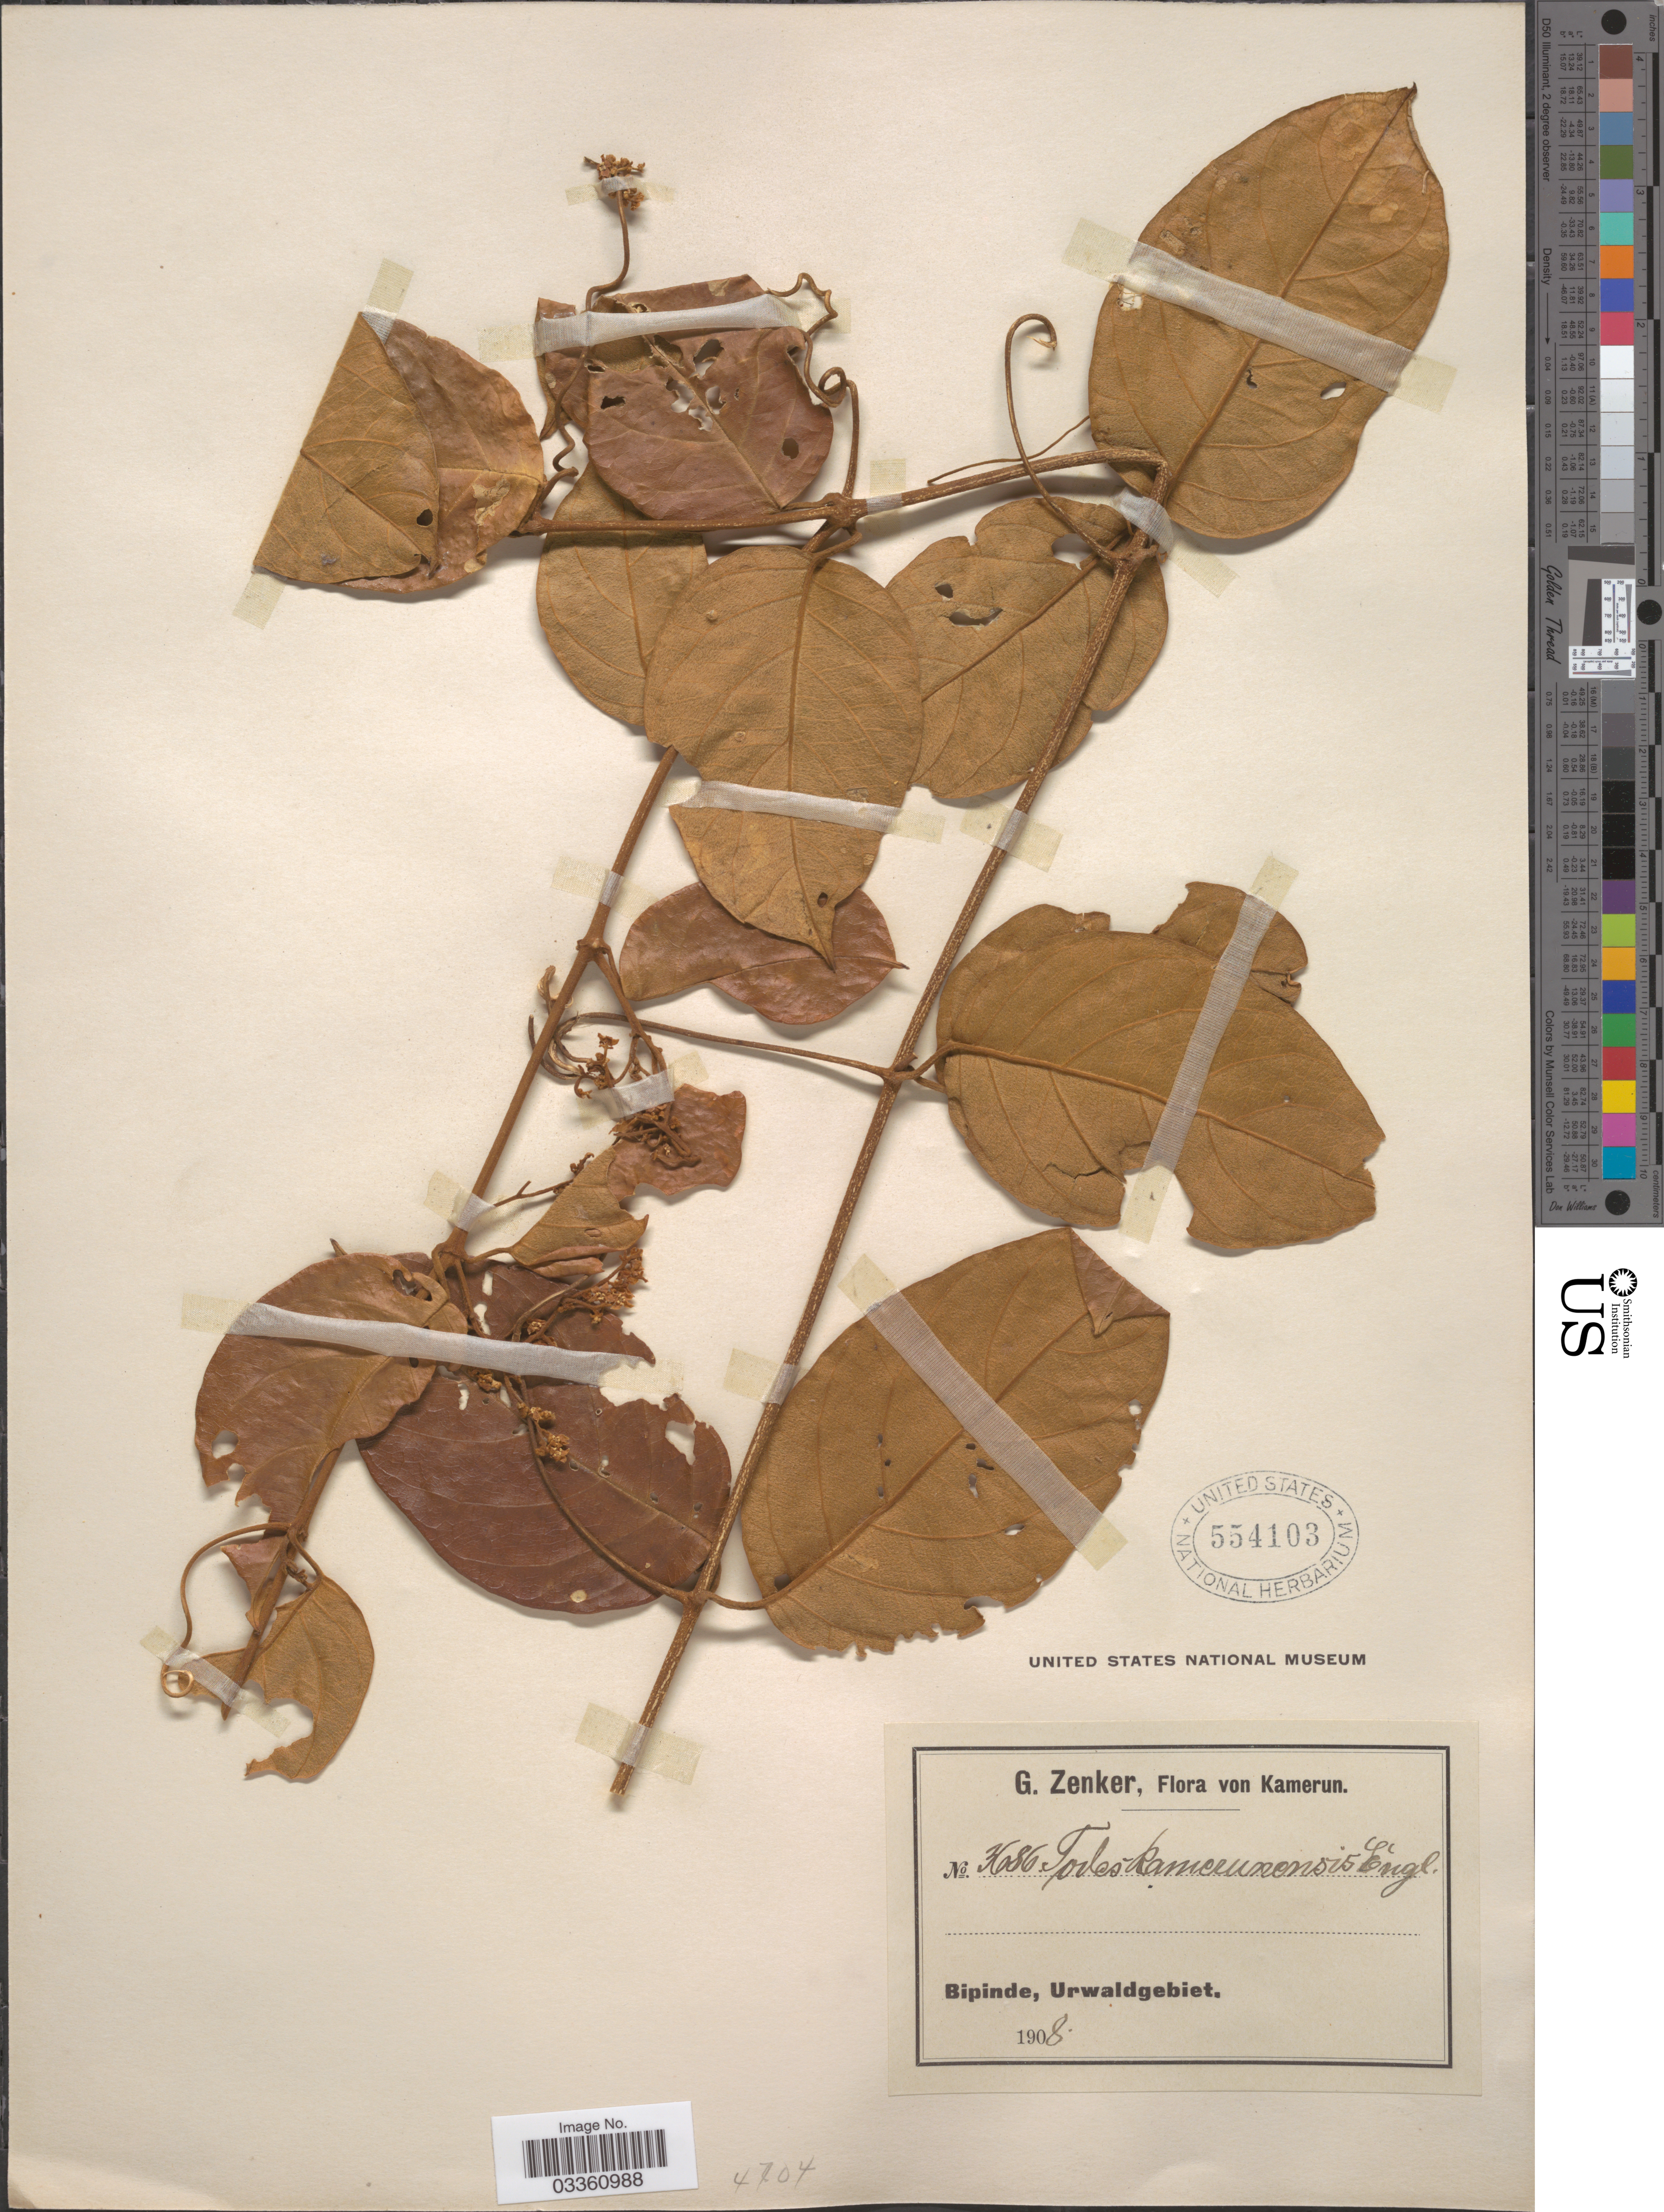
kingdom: Plantae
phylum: Tracheophyta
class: Magnoliopsida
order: Icacinales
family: Icacinaceae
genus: Iodes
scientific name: Iodes kamerunensis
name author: Engl.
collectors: G. A. Zenker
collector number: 3686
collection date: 1908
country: Cameroon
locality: Kamerun. Bipinde, Urwaldgebiet.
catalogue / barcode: US 554103